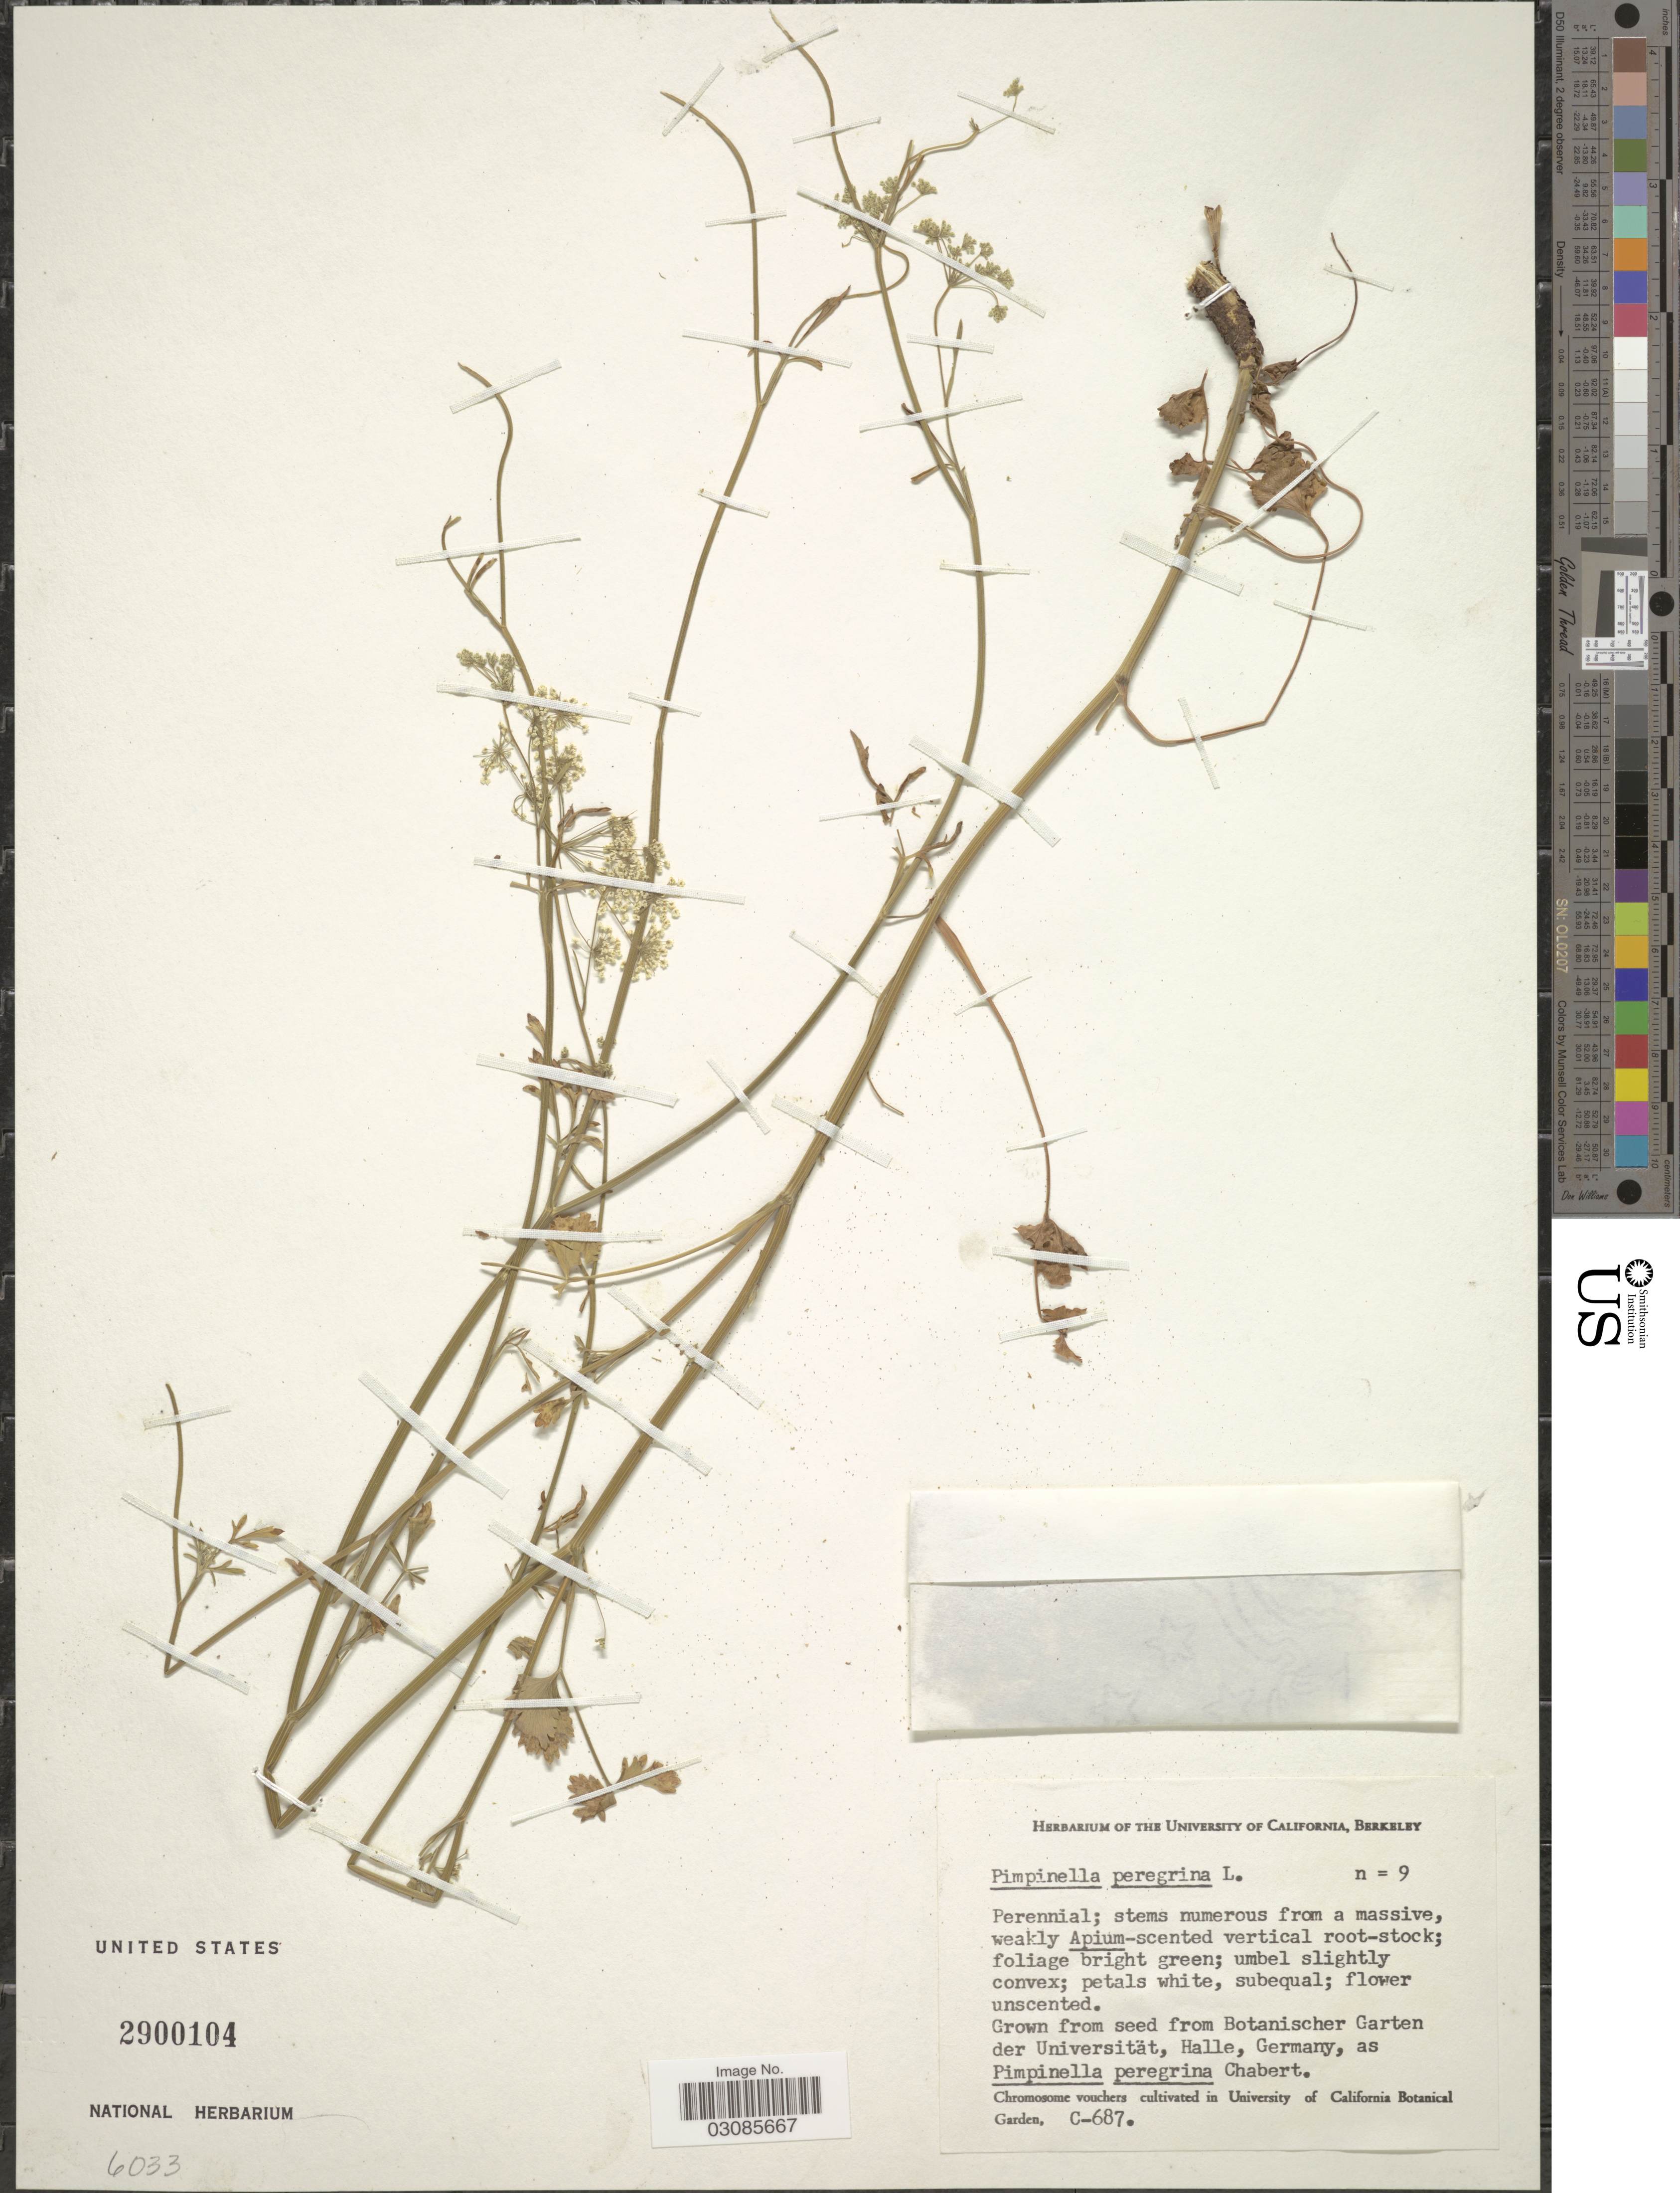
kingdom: Plantae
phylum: Tracheophyta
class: Magnoliopsida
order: Apiales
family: Apiaceae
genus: Pimpinella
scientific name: Pimpinella peregrina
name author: L.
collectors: ex herb. Univ. of California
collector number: C-287?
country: United States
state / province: California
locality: In University of California Botanical Garden.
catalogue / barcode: US 2900104